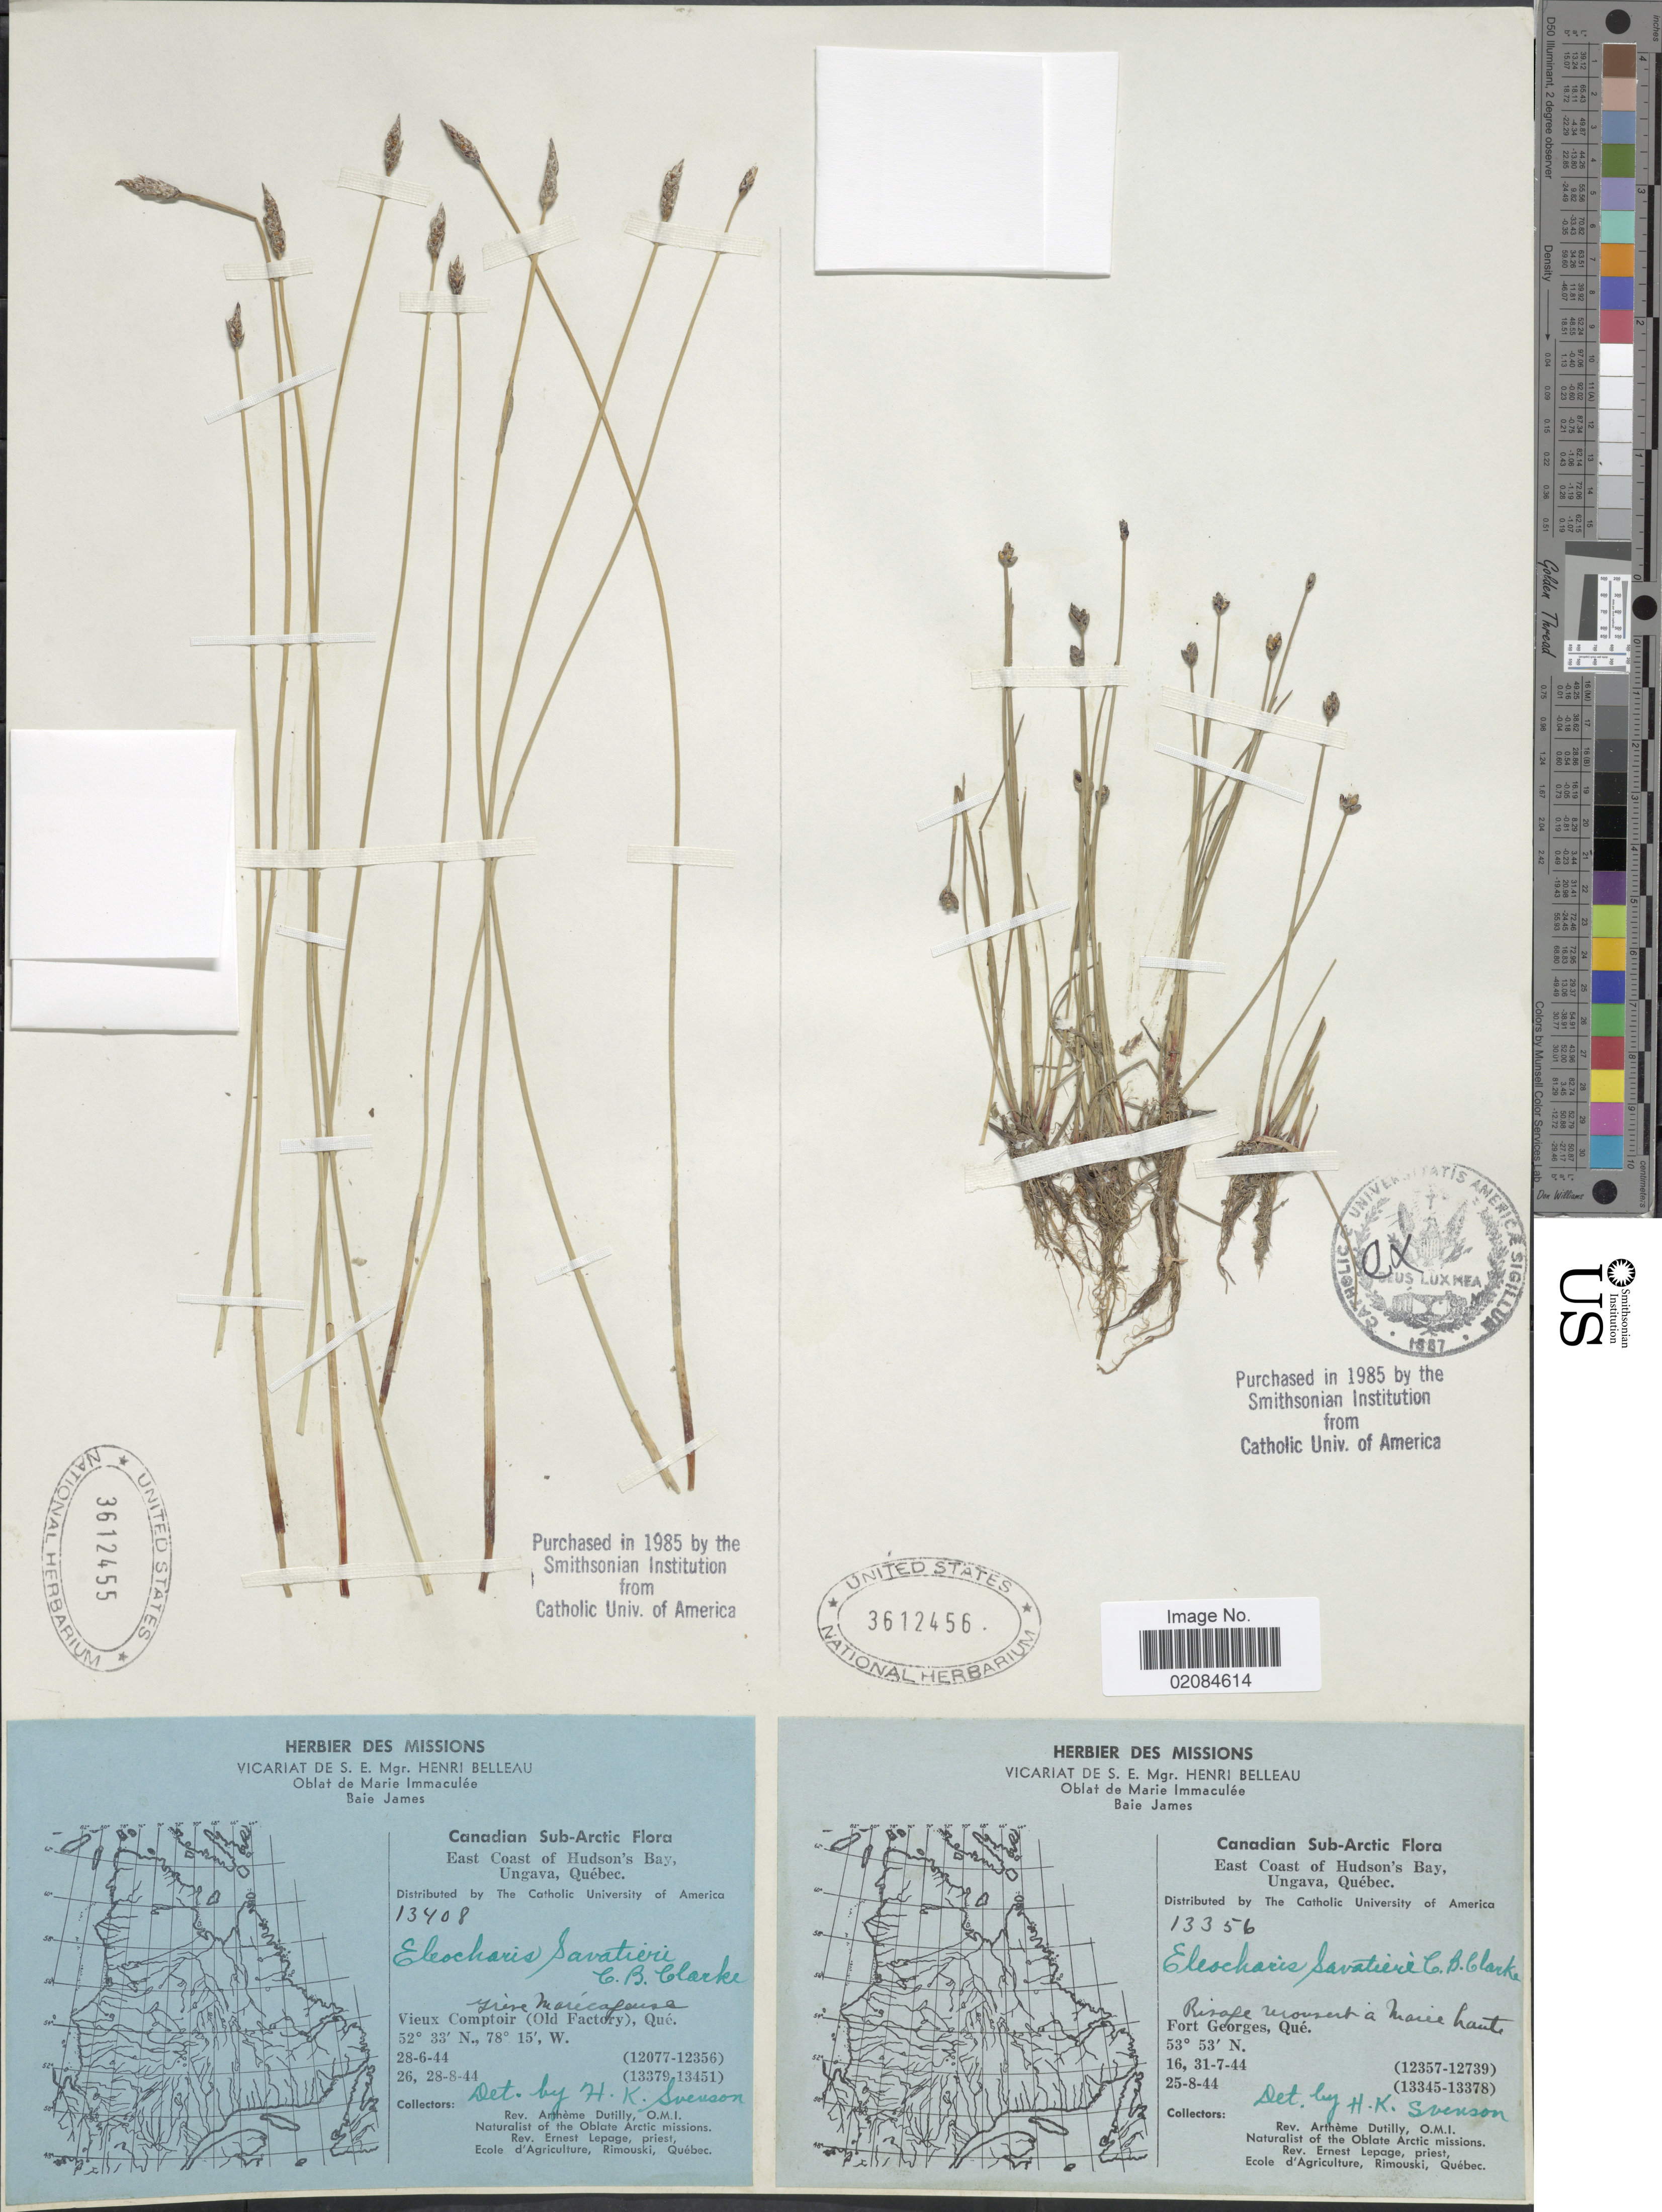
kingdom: Plantae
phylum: Tracheophyta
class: Liliopsida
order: Poales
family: Cyperaceae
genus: Eleocharis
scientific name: Eleocharis kamtschatica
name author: (C.A. Mey.) Kom.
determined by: Strong, Mark T., (BOT), Smithsonian Institution - National Museum of Natural History (UNITED STATES)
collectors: A. Dutilly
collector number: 13408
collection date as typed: Transcribed d/m/y: 28/6/44 to 28/8/44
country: Canada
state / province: Quebec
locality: Canadian Sub-Arctic. East Coast of Hudson's Bay, Ungava. Vieux Comptoir (Old Factory), Que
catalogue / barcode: US 3612455